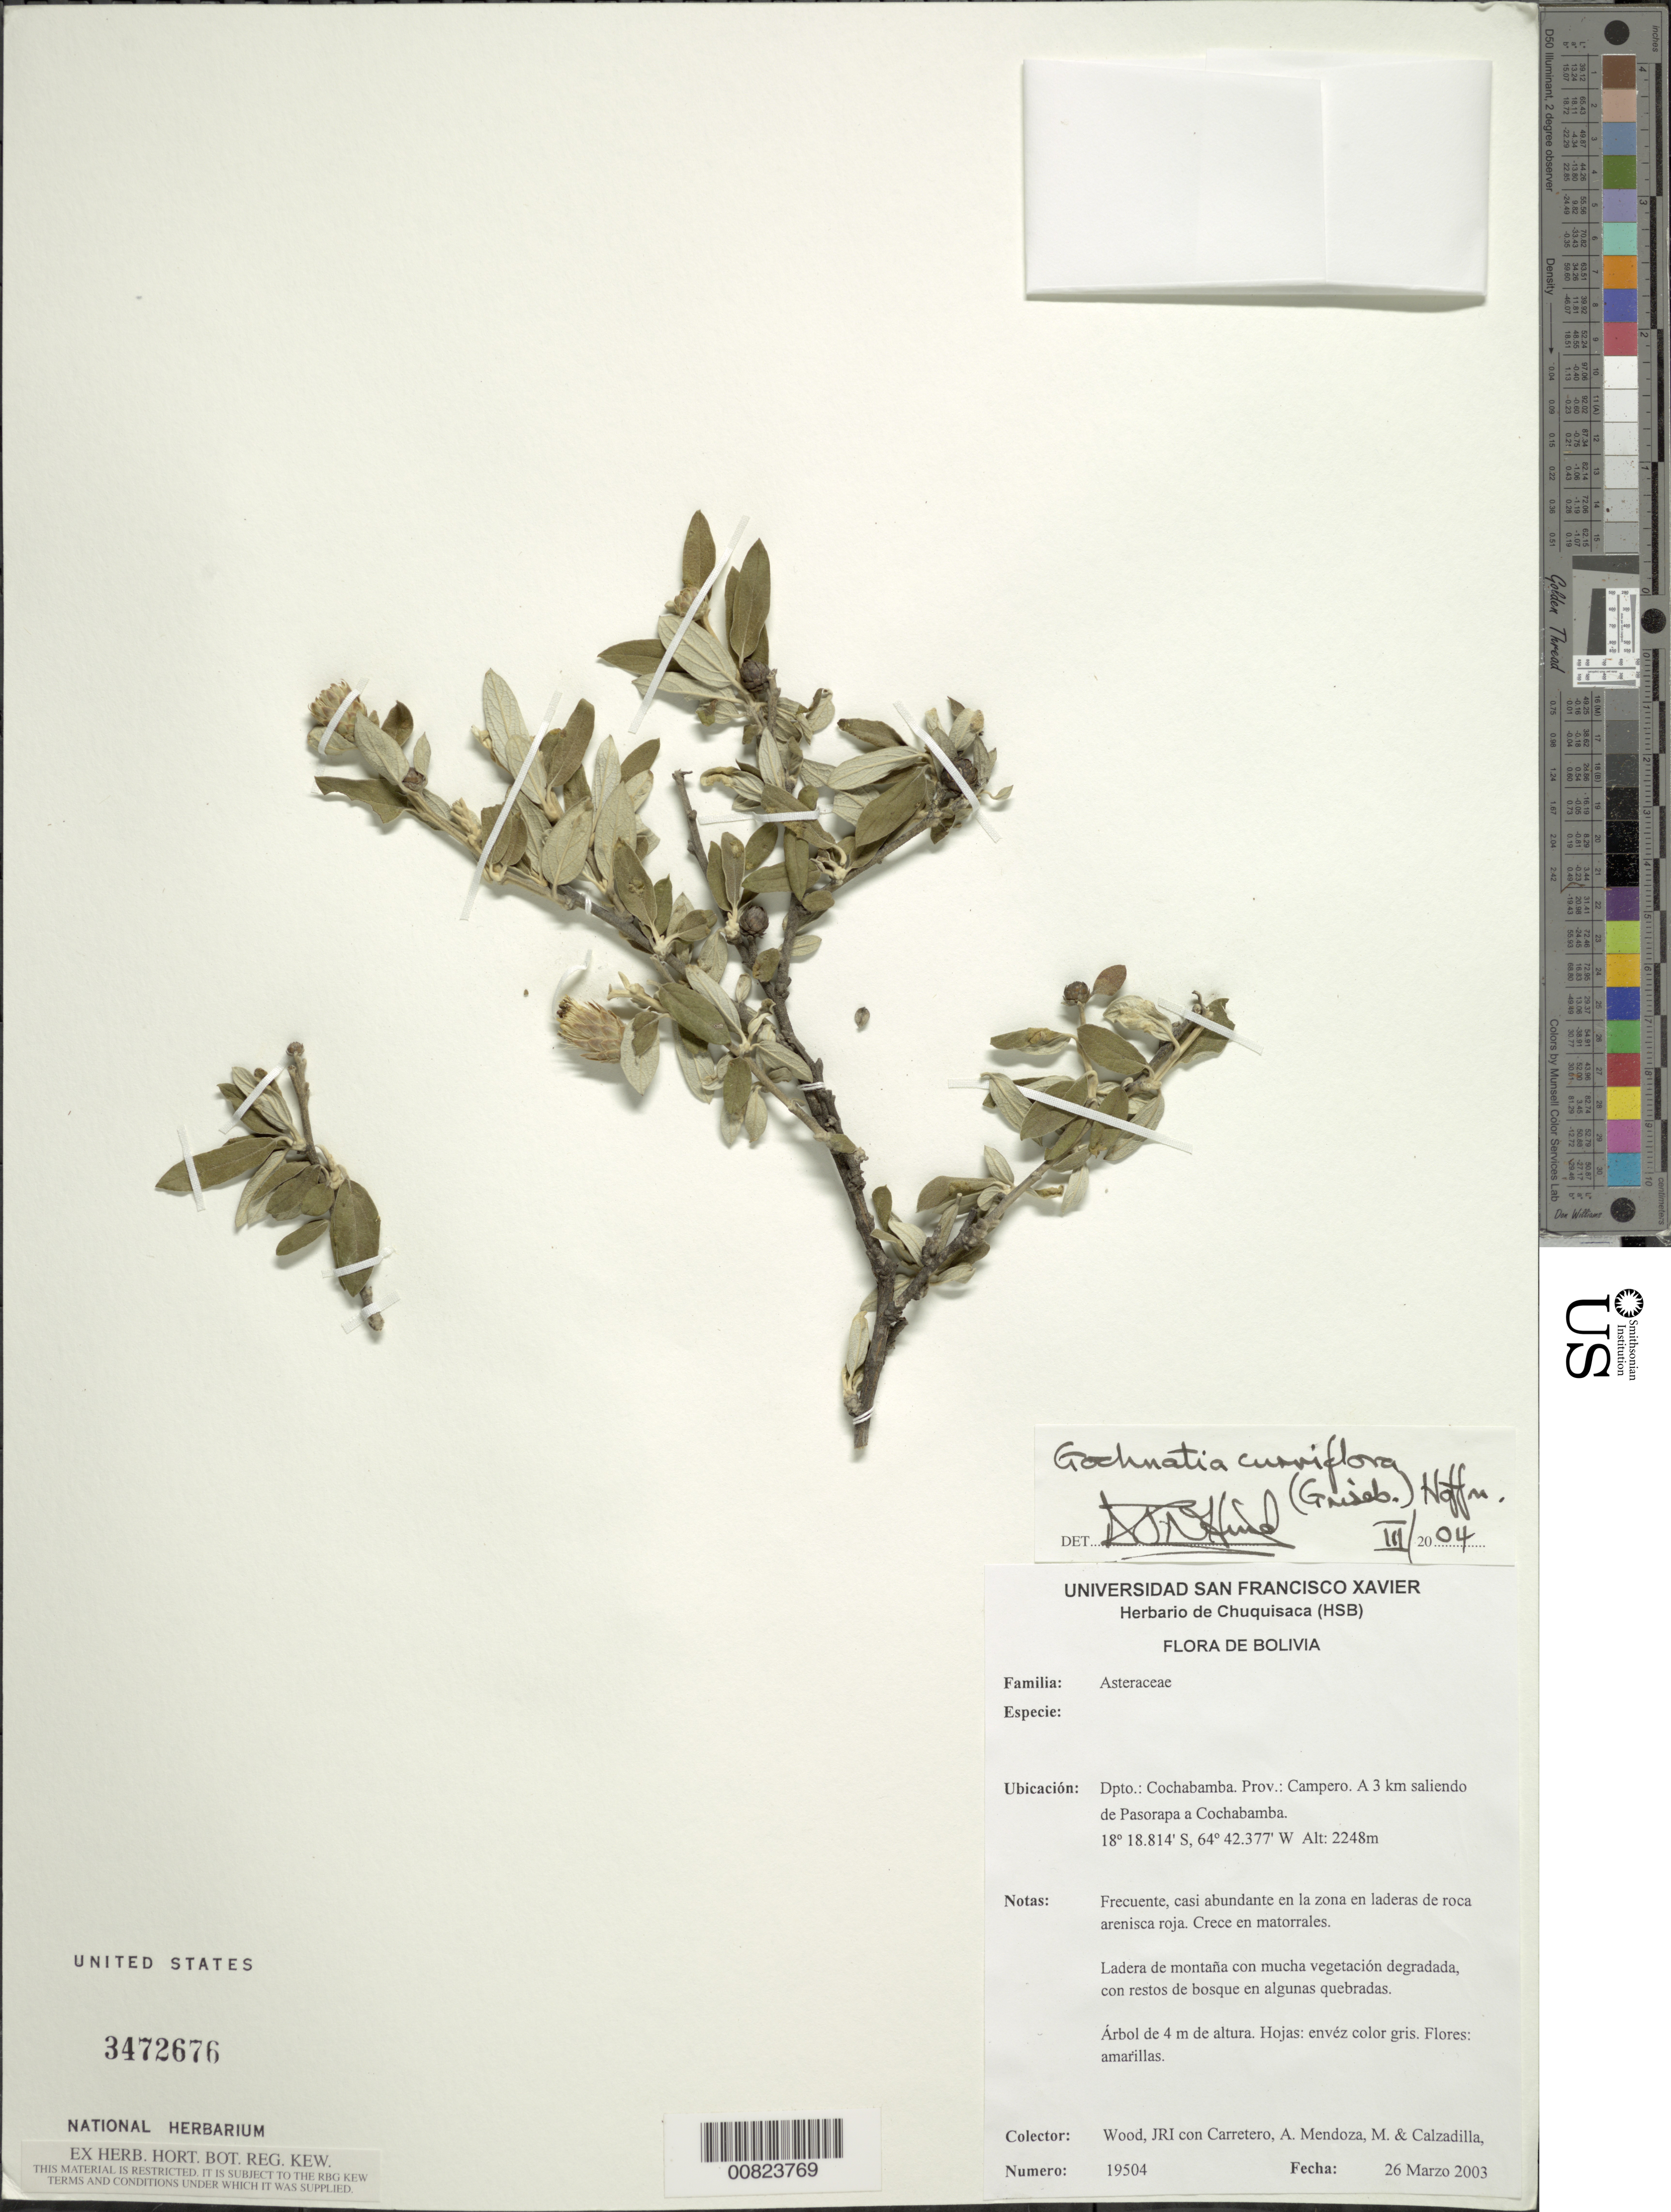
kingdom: Plantae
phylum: Tracheophyta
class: Magnoliopsida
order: Asterales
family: Asteraceae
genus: Gochnatia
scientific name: Gochnatia curviflora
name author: (Griseb.) O. Hoffm.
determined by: Hind, N.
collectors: J. R. I. Wood, M. Mendoza, A. Carretero & E. Calzadilla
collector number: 19504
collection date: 2003-03-26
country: Bolivia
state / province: Cochabamba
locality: Prov. Campero, 3 km saliendo de Pasorapa a Cochabamba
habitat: Ladera de montaña con mucha vegetacion degradada, con restos de bosque en algunas quebradas.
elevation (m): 2248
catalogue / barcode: US 3472676